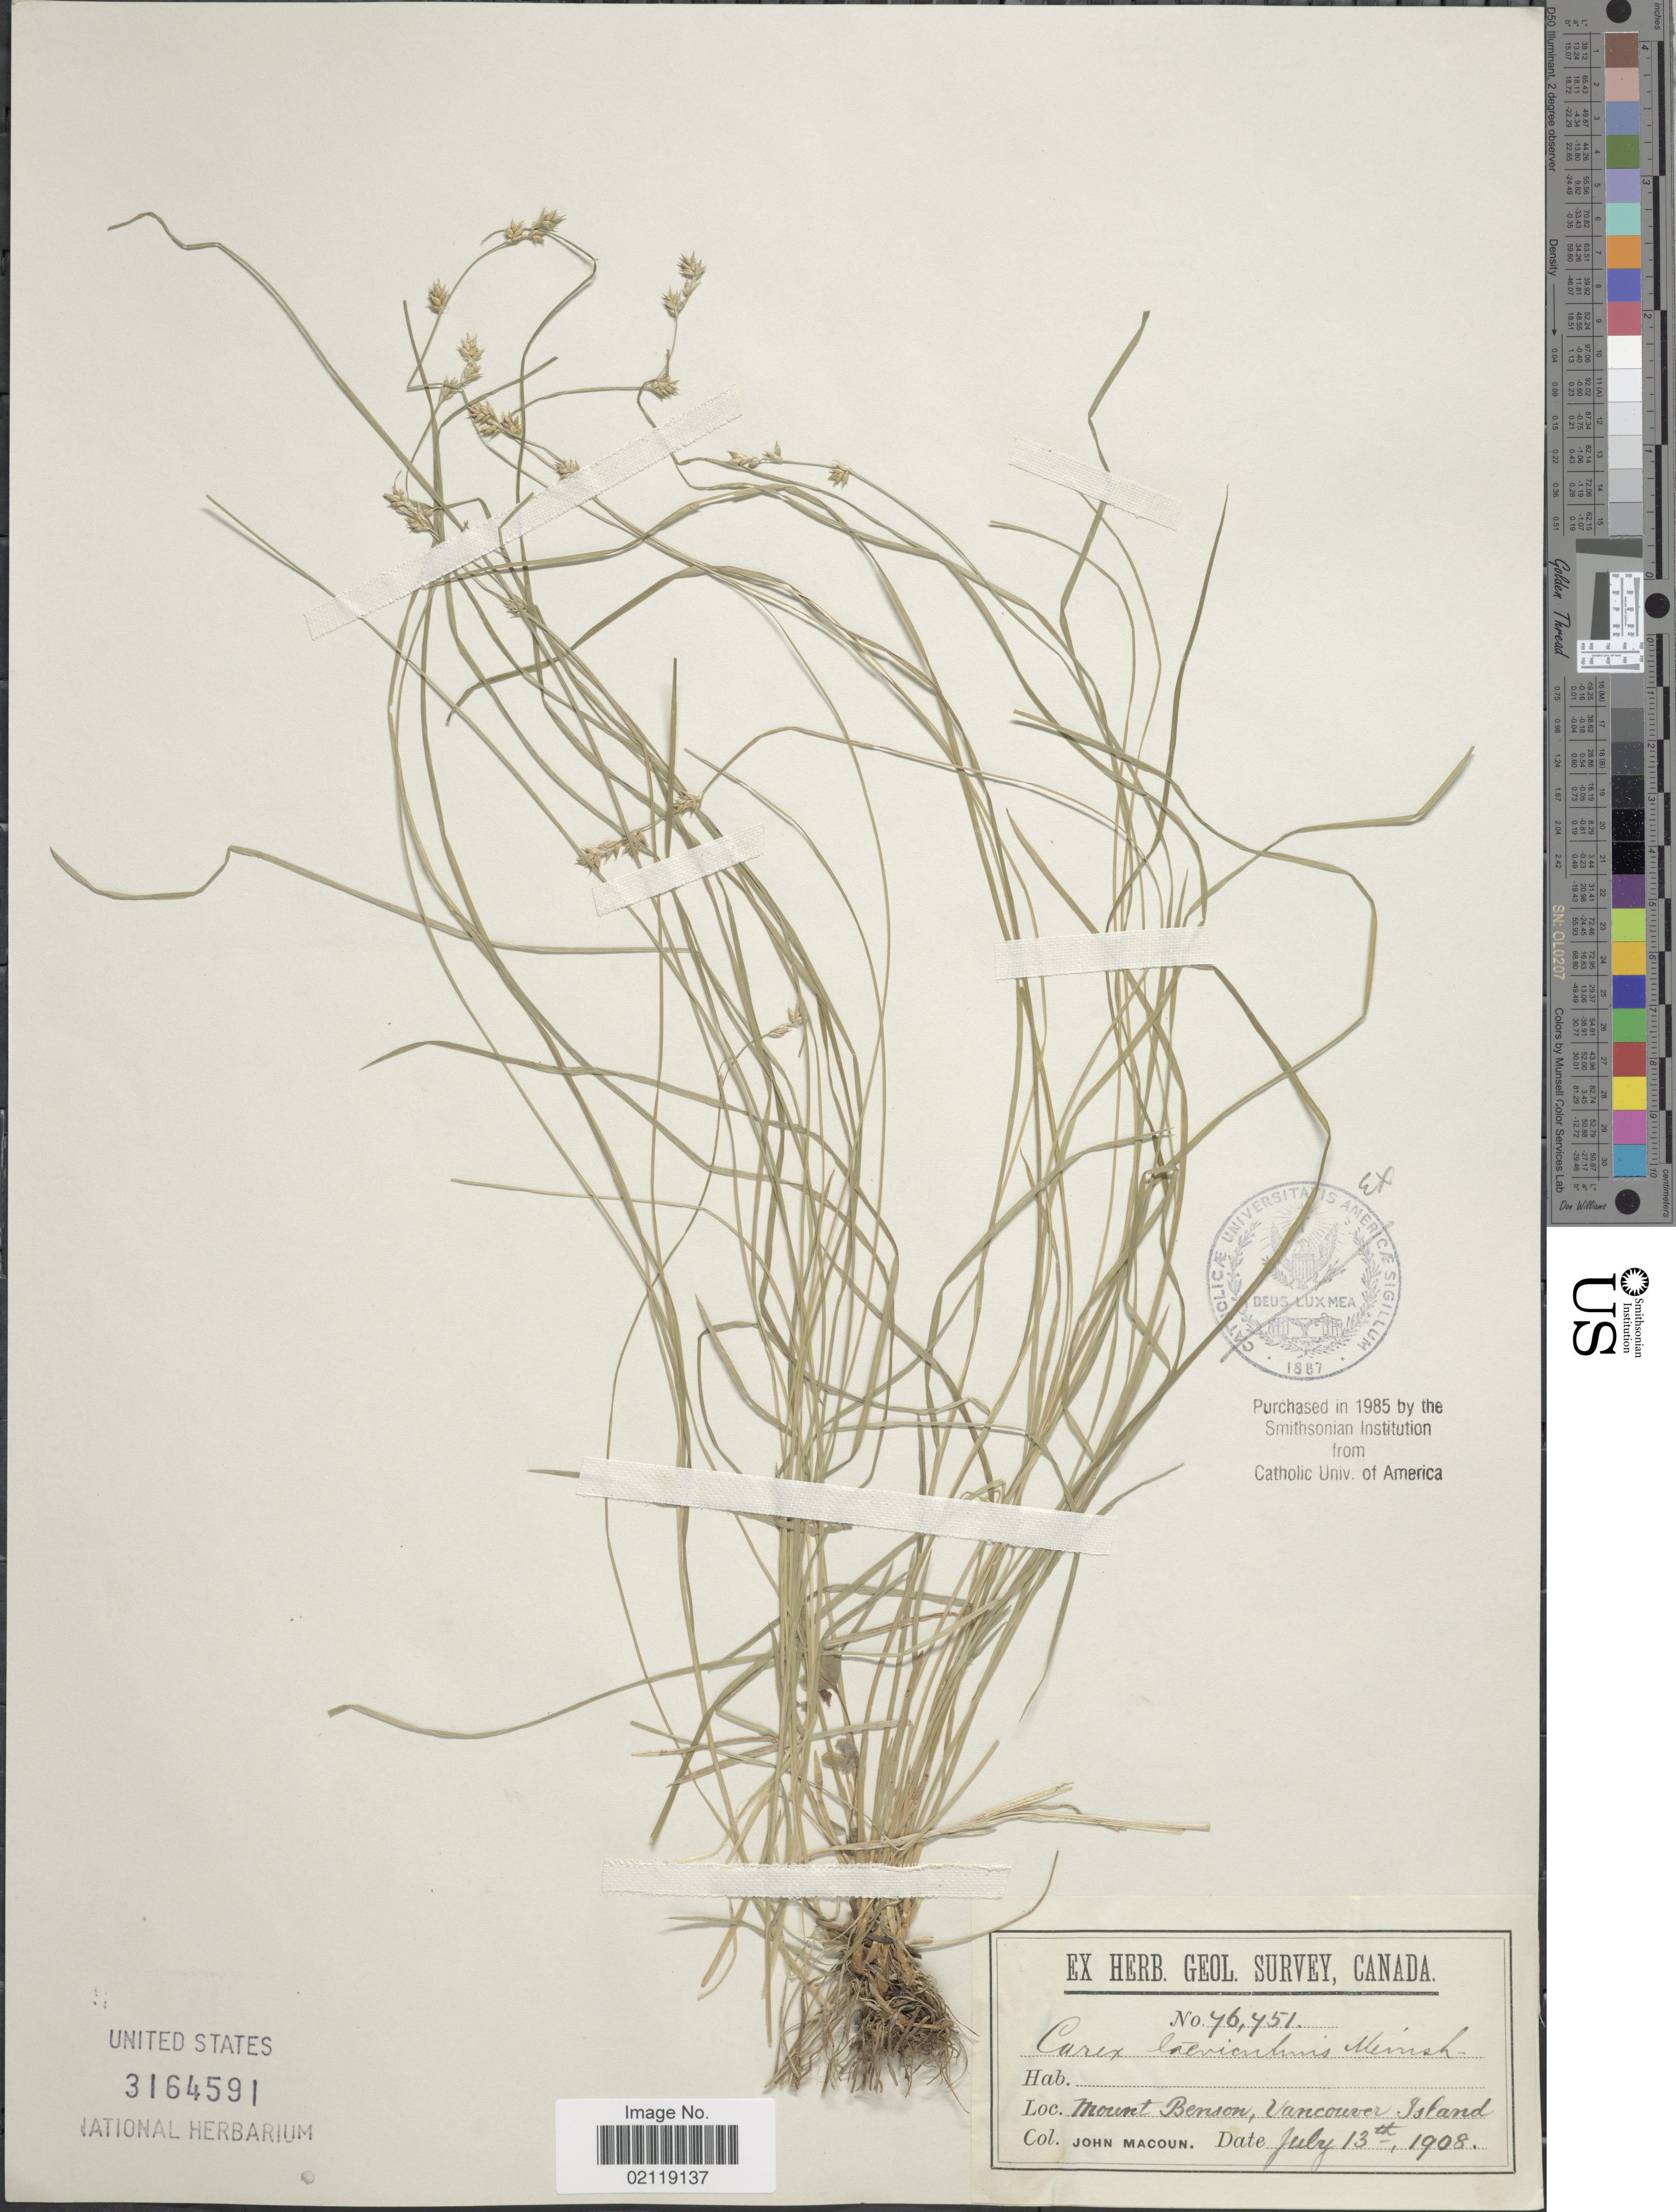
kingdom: Plantae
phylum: Tracheophyta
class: Liliopsida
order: Poales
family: Cyperaceae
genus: Carex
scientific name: Carex laeviculmis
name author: Meinsh.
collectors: J. Macoun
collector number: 76451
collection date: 1908-07-13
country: Canada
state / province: British Columbia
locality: Mount Benson, Vancouver Island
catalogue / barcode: US 3164591